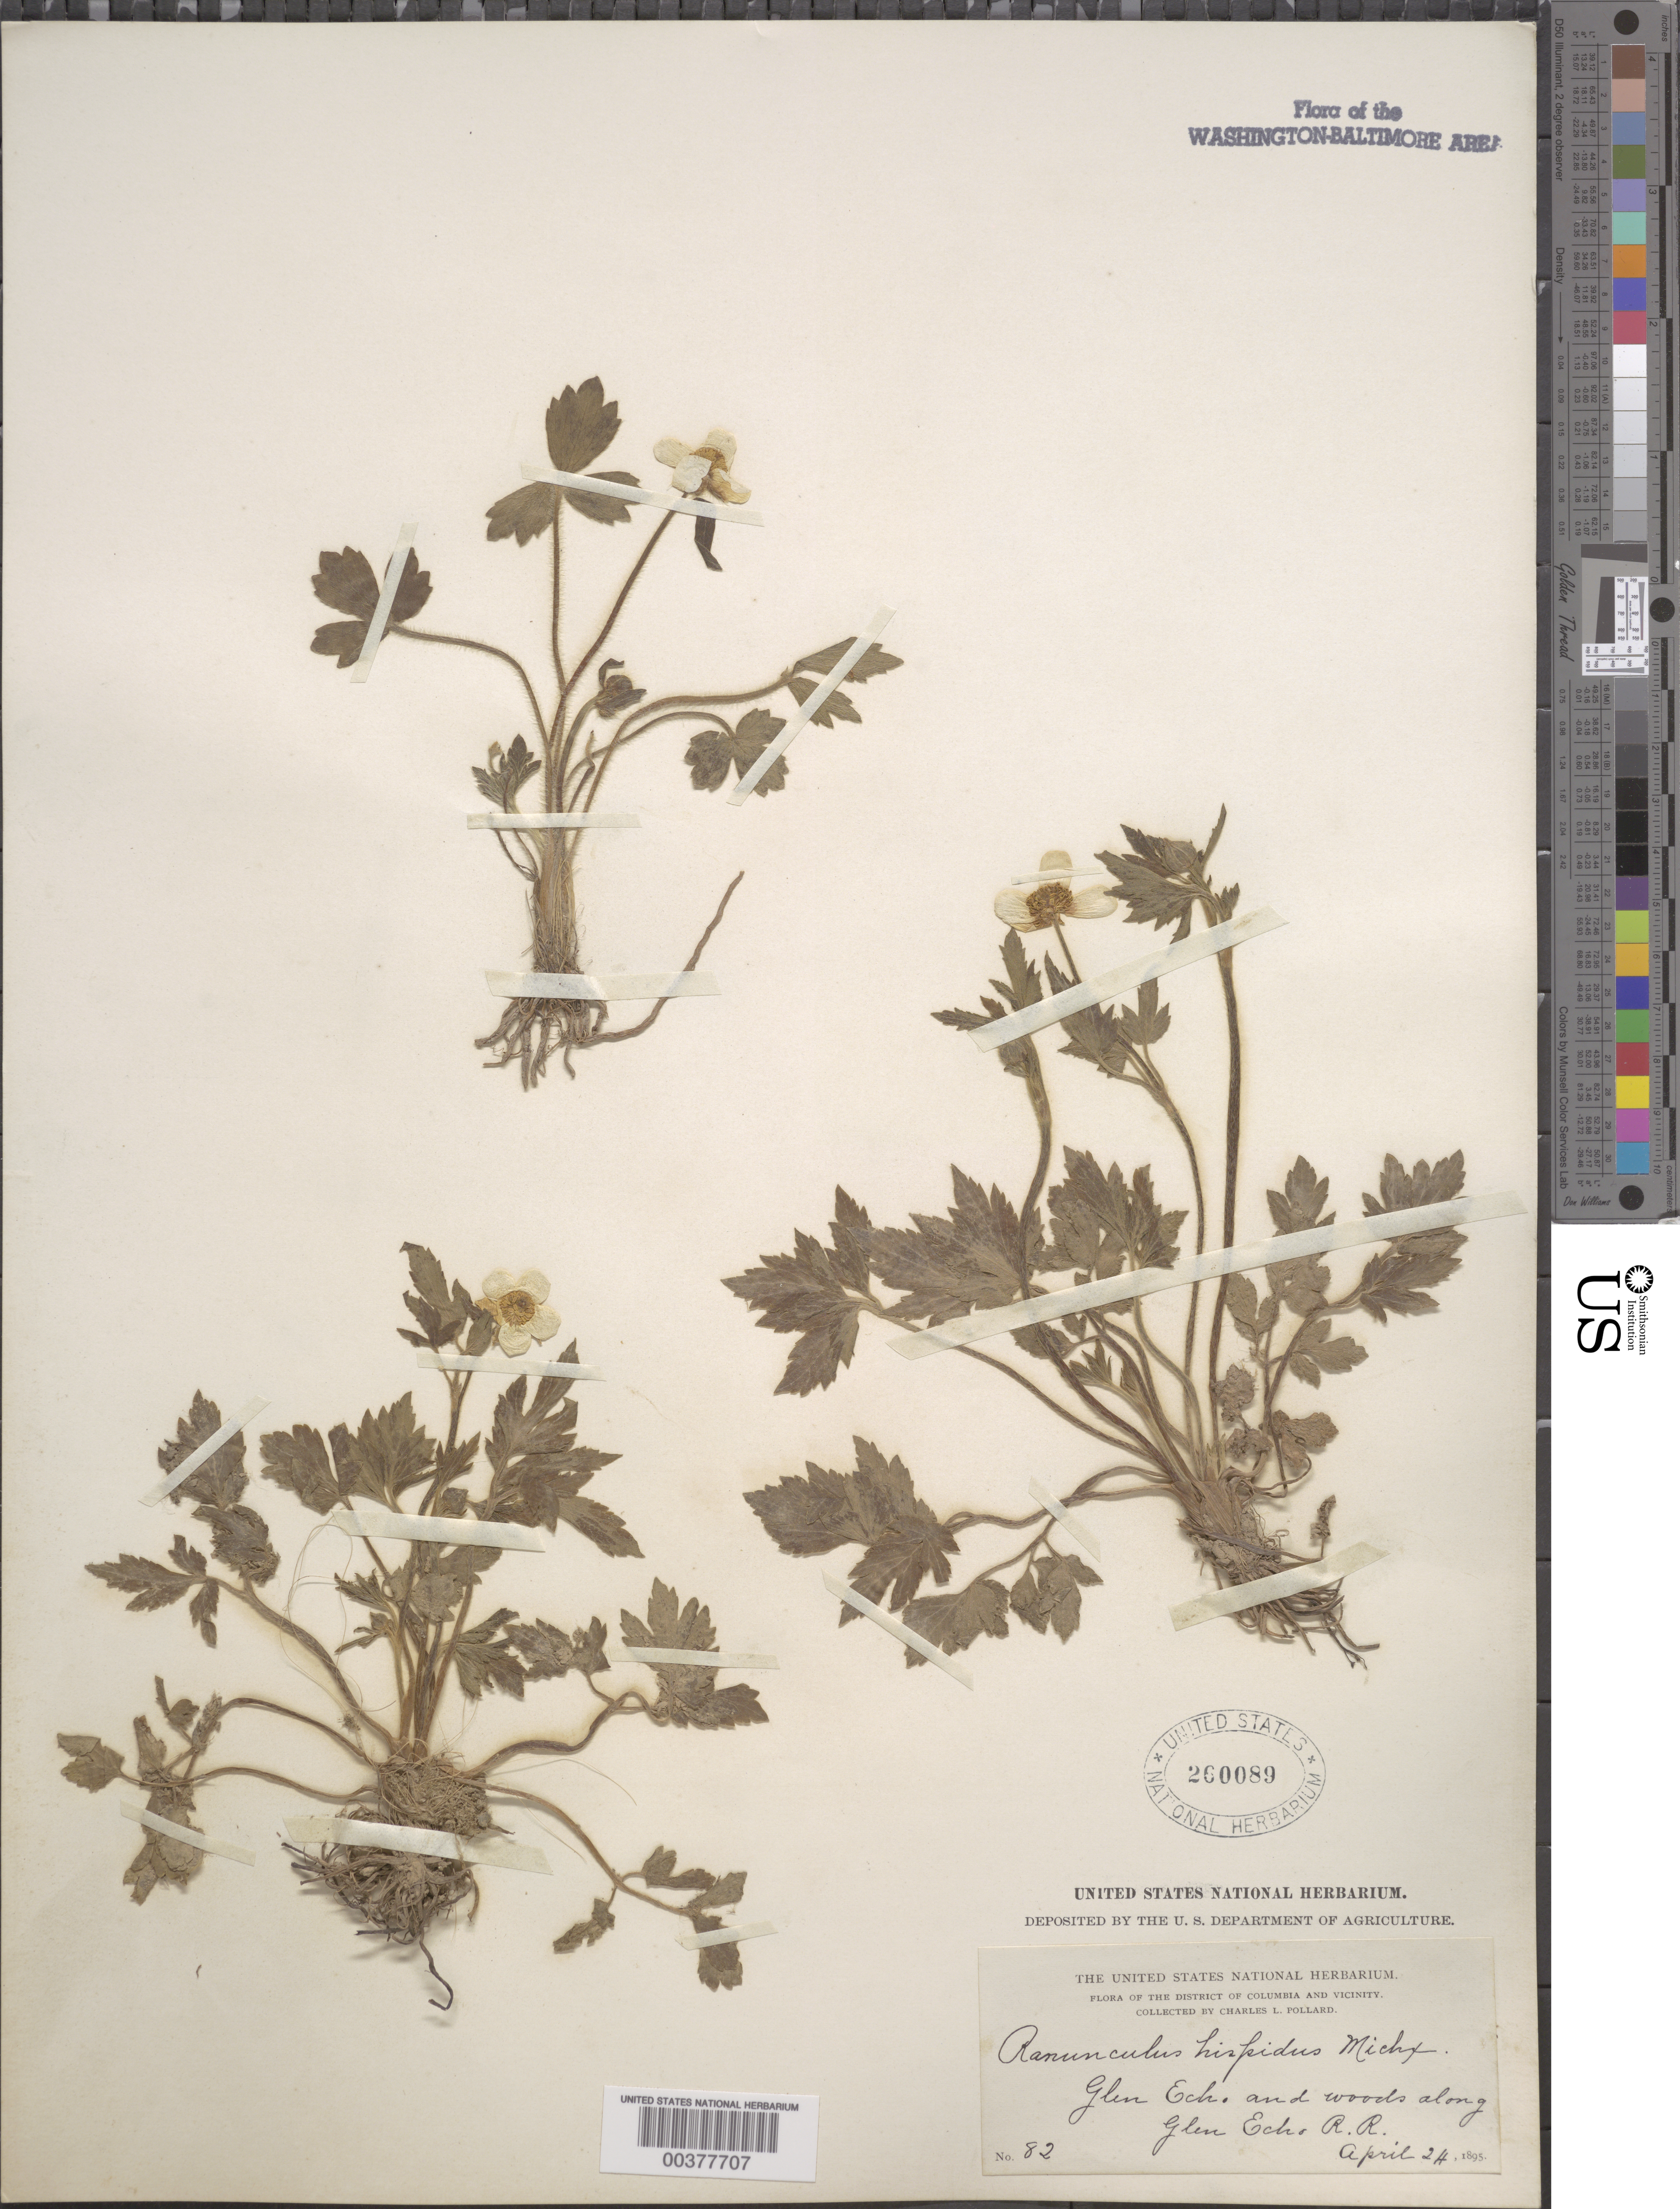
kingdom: Plantae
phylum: Tracheophyta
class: Magnoliopsida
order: Ranunculales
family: Ranunculaceae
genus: Ranunculus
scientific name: Ranunculus hispidus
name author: Michx.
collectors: C. L. Pollard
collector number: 82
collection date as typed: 24 Apr 1895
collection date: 1895-04-24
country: United States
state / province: Maryland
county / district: Montgomery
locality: Glen Echo railroad C. & O. Canal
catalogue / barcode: US 260089